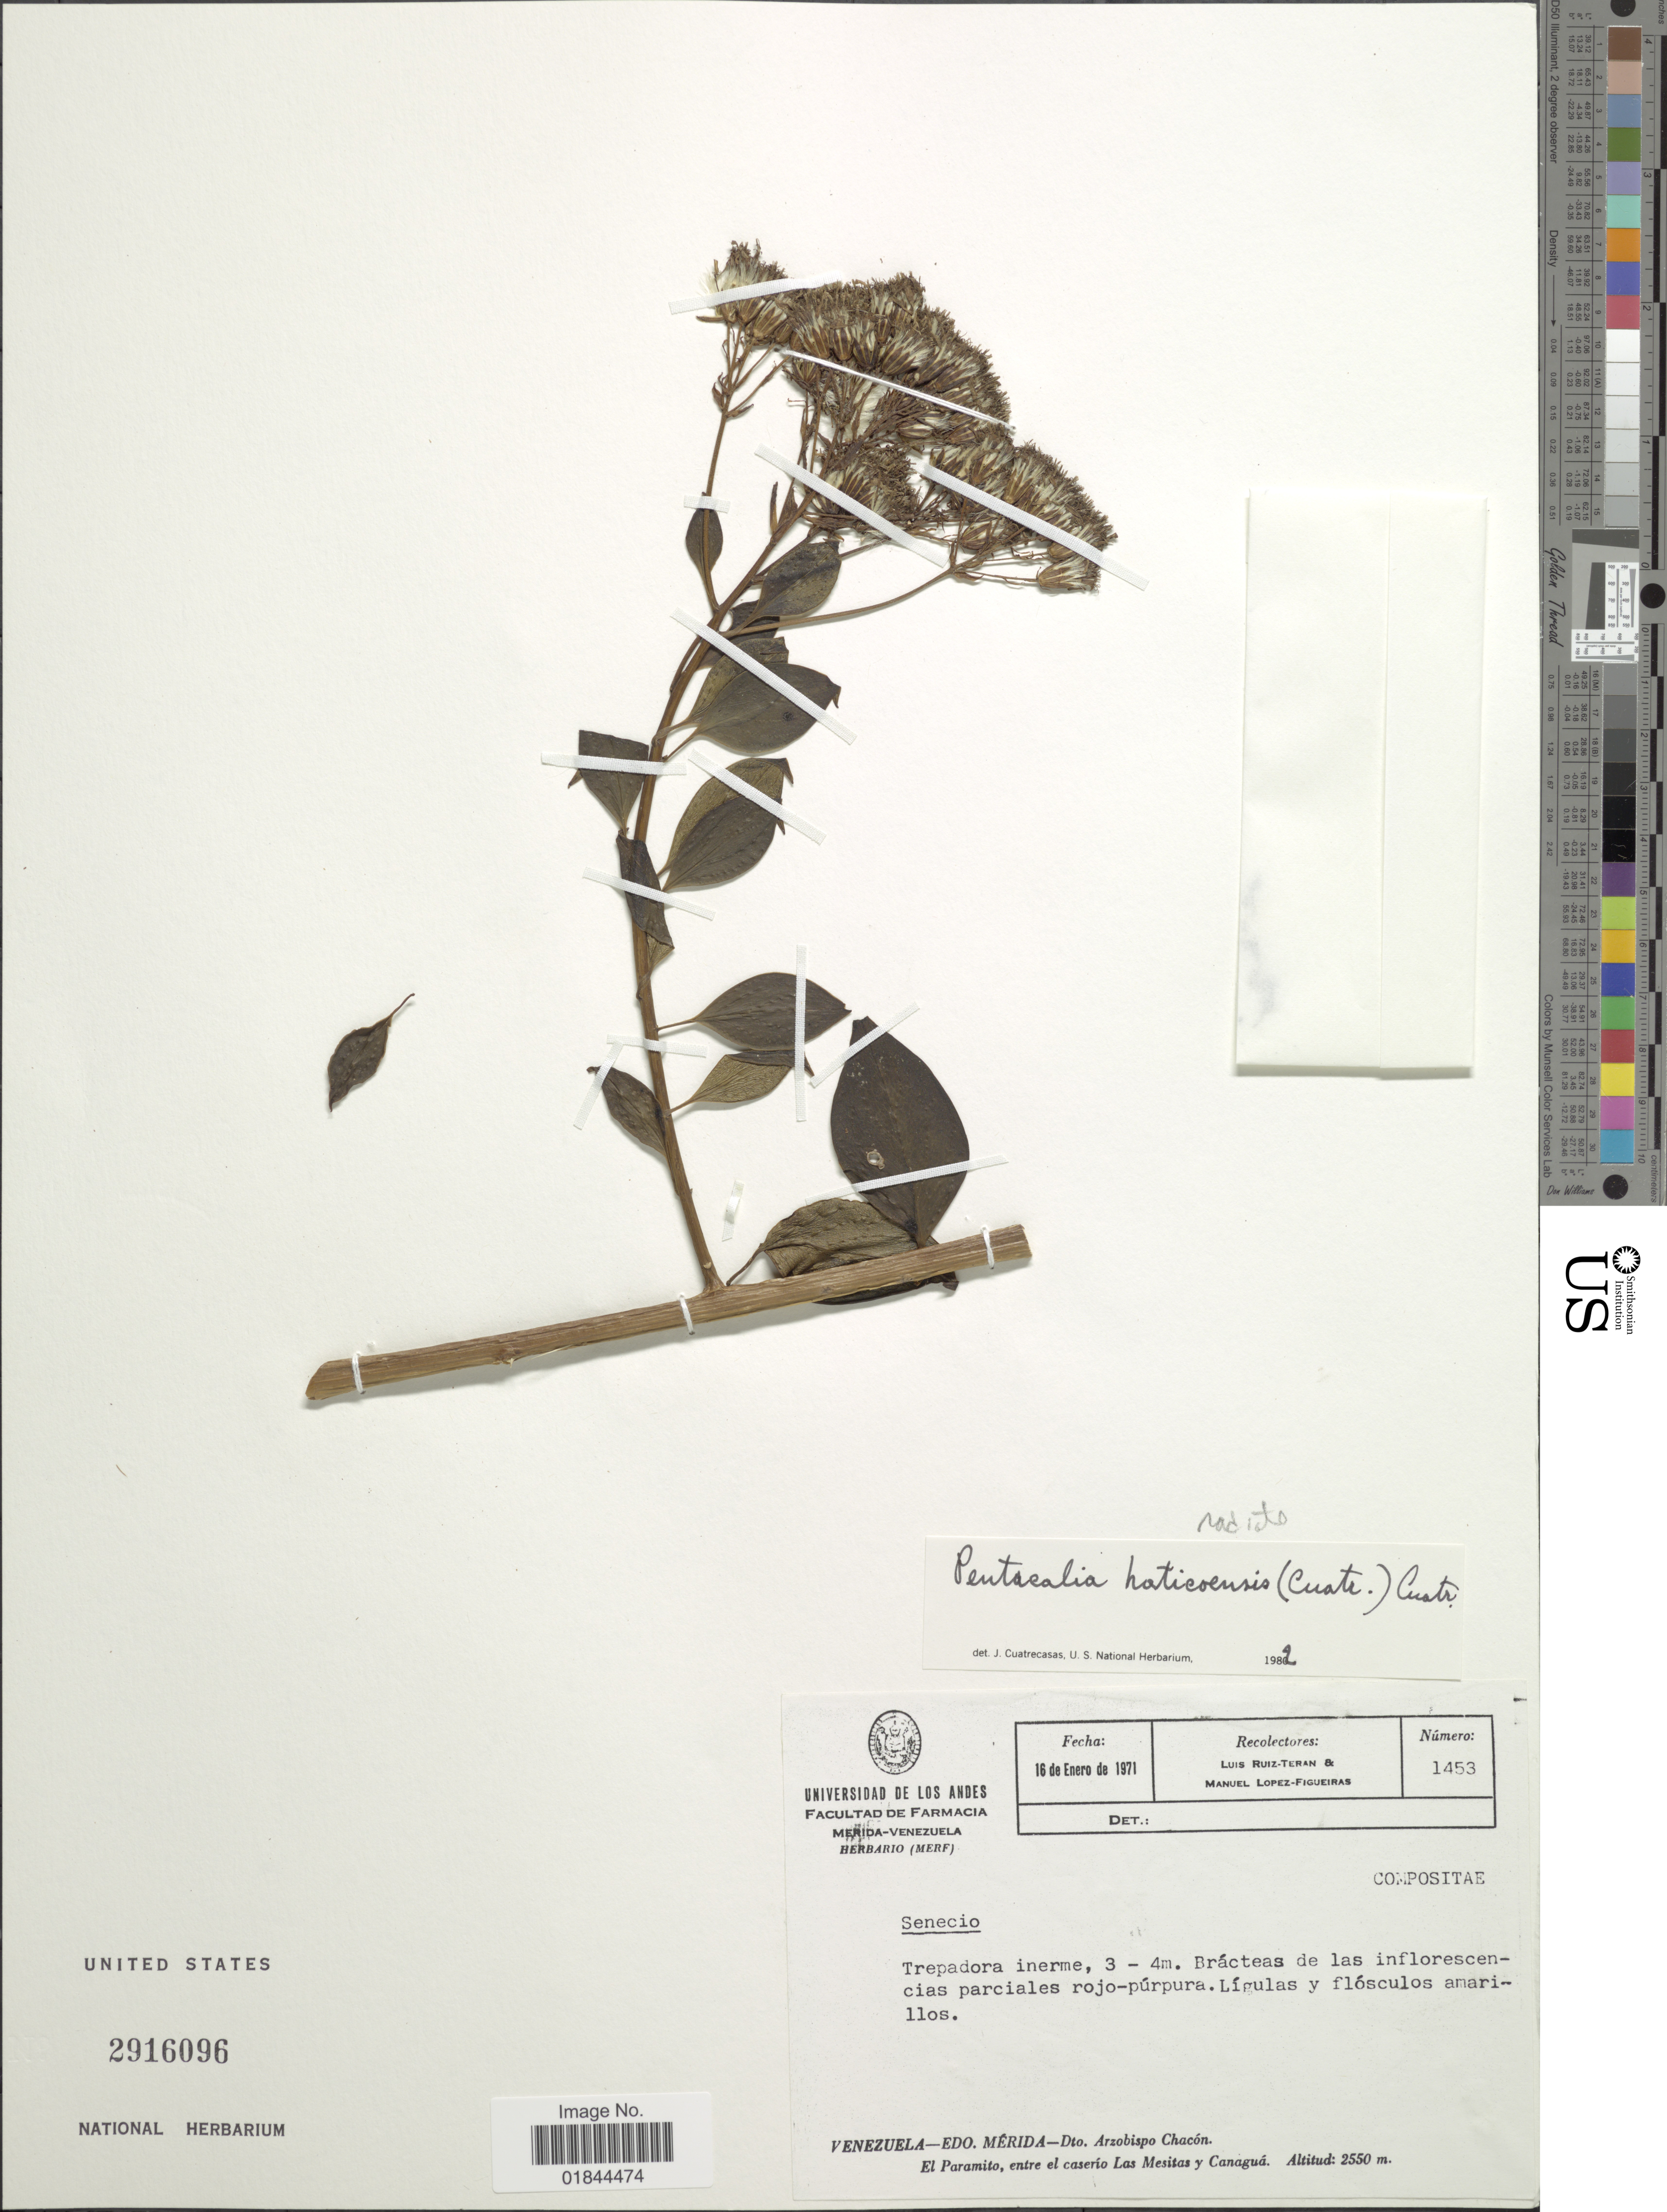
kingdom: Plantae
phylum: Tracheophyta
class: Magnoliopsida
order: Asterales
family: Asteraceae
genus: Pentacalia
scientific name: Pentacalia haticoensis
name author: (Cuatrec.) Cuatrec.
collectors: L. Teran & M. López Figueiras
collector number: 1453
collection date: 1971-01-16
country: Venezuela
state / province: Mérida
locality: Dto. Arzobispo Chacón. El Paramito, entre el caserío Las Mesitas y Canaguá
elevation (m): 2550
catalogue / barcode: US 2916096